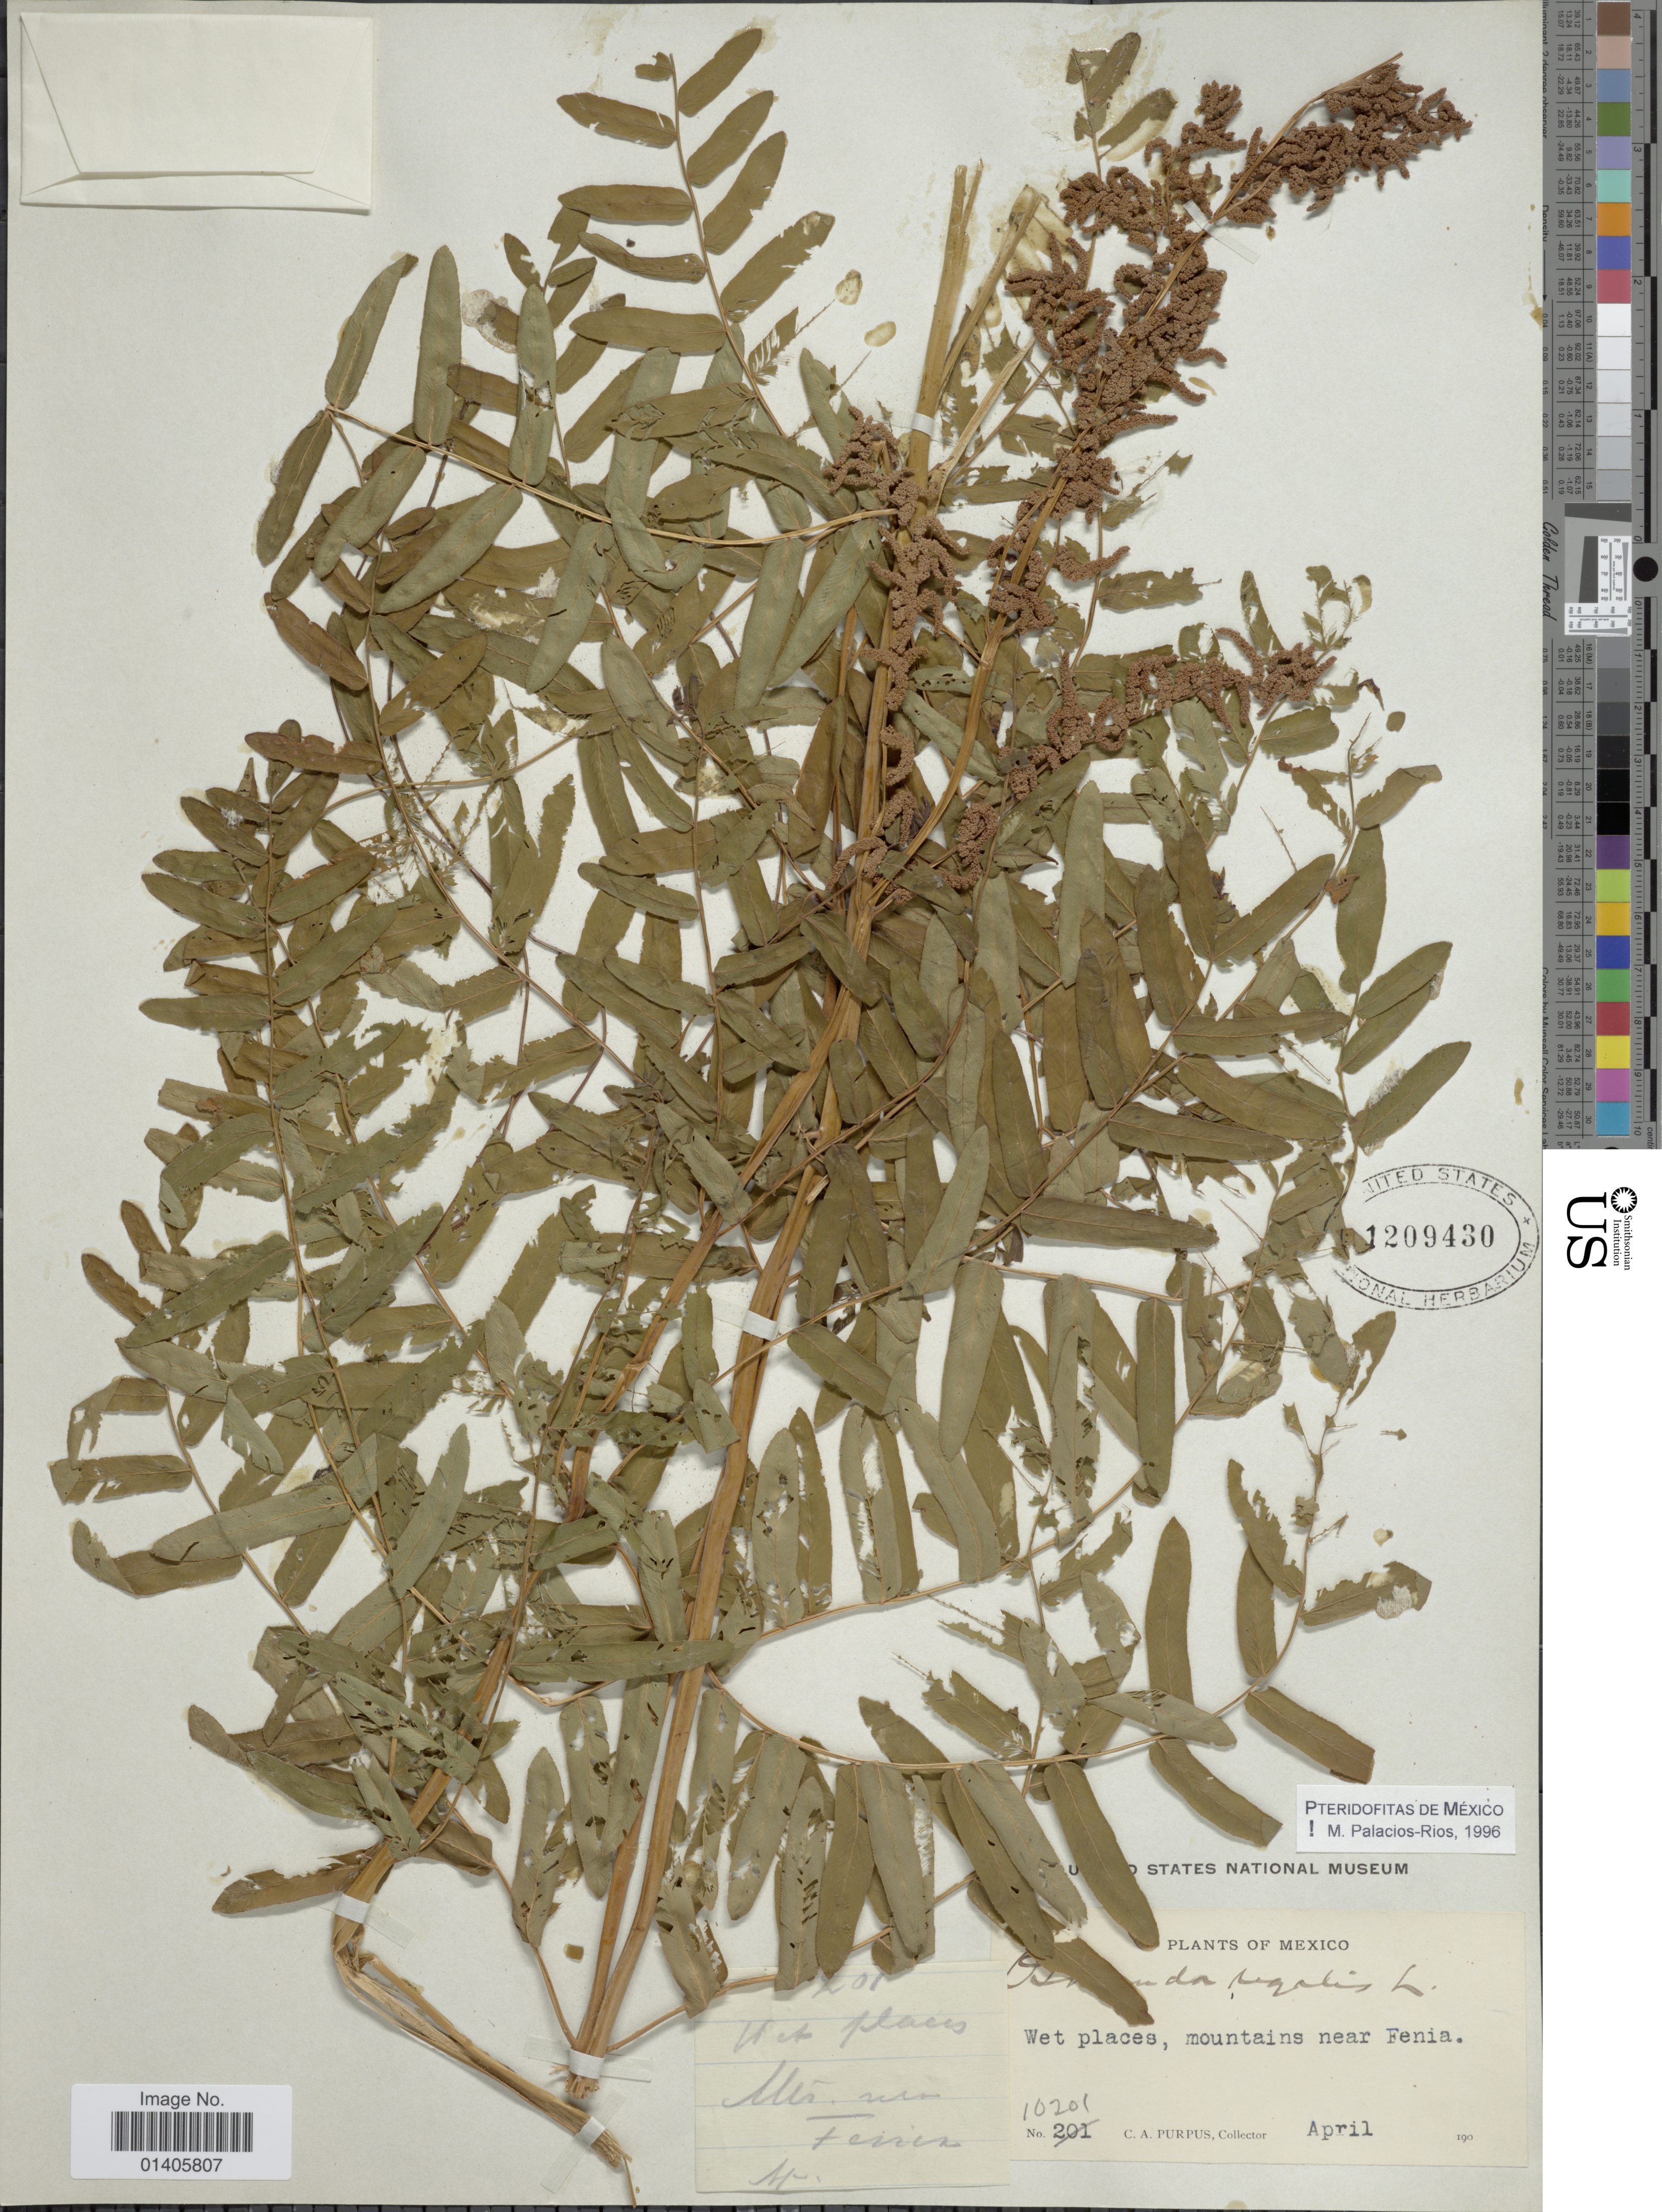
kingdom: Plantae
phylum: Tracheophyta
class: Polypodiopsida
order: Osmundales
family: Osmundaceae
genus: Osmunda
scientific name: Osmunda regalis var. spectabilis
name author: (Willd.) A. Gray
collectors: C. A. Purpus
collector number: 10201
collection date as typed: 190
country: Mexico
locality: Wet places, mountains near Fenia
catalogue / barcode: US 1209430